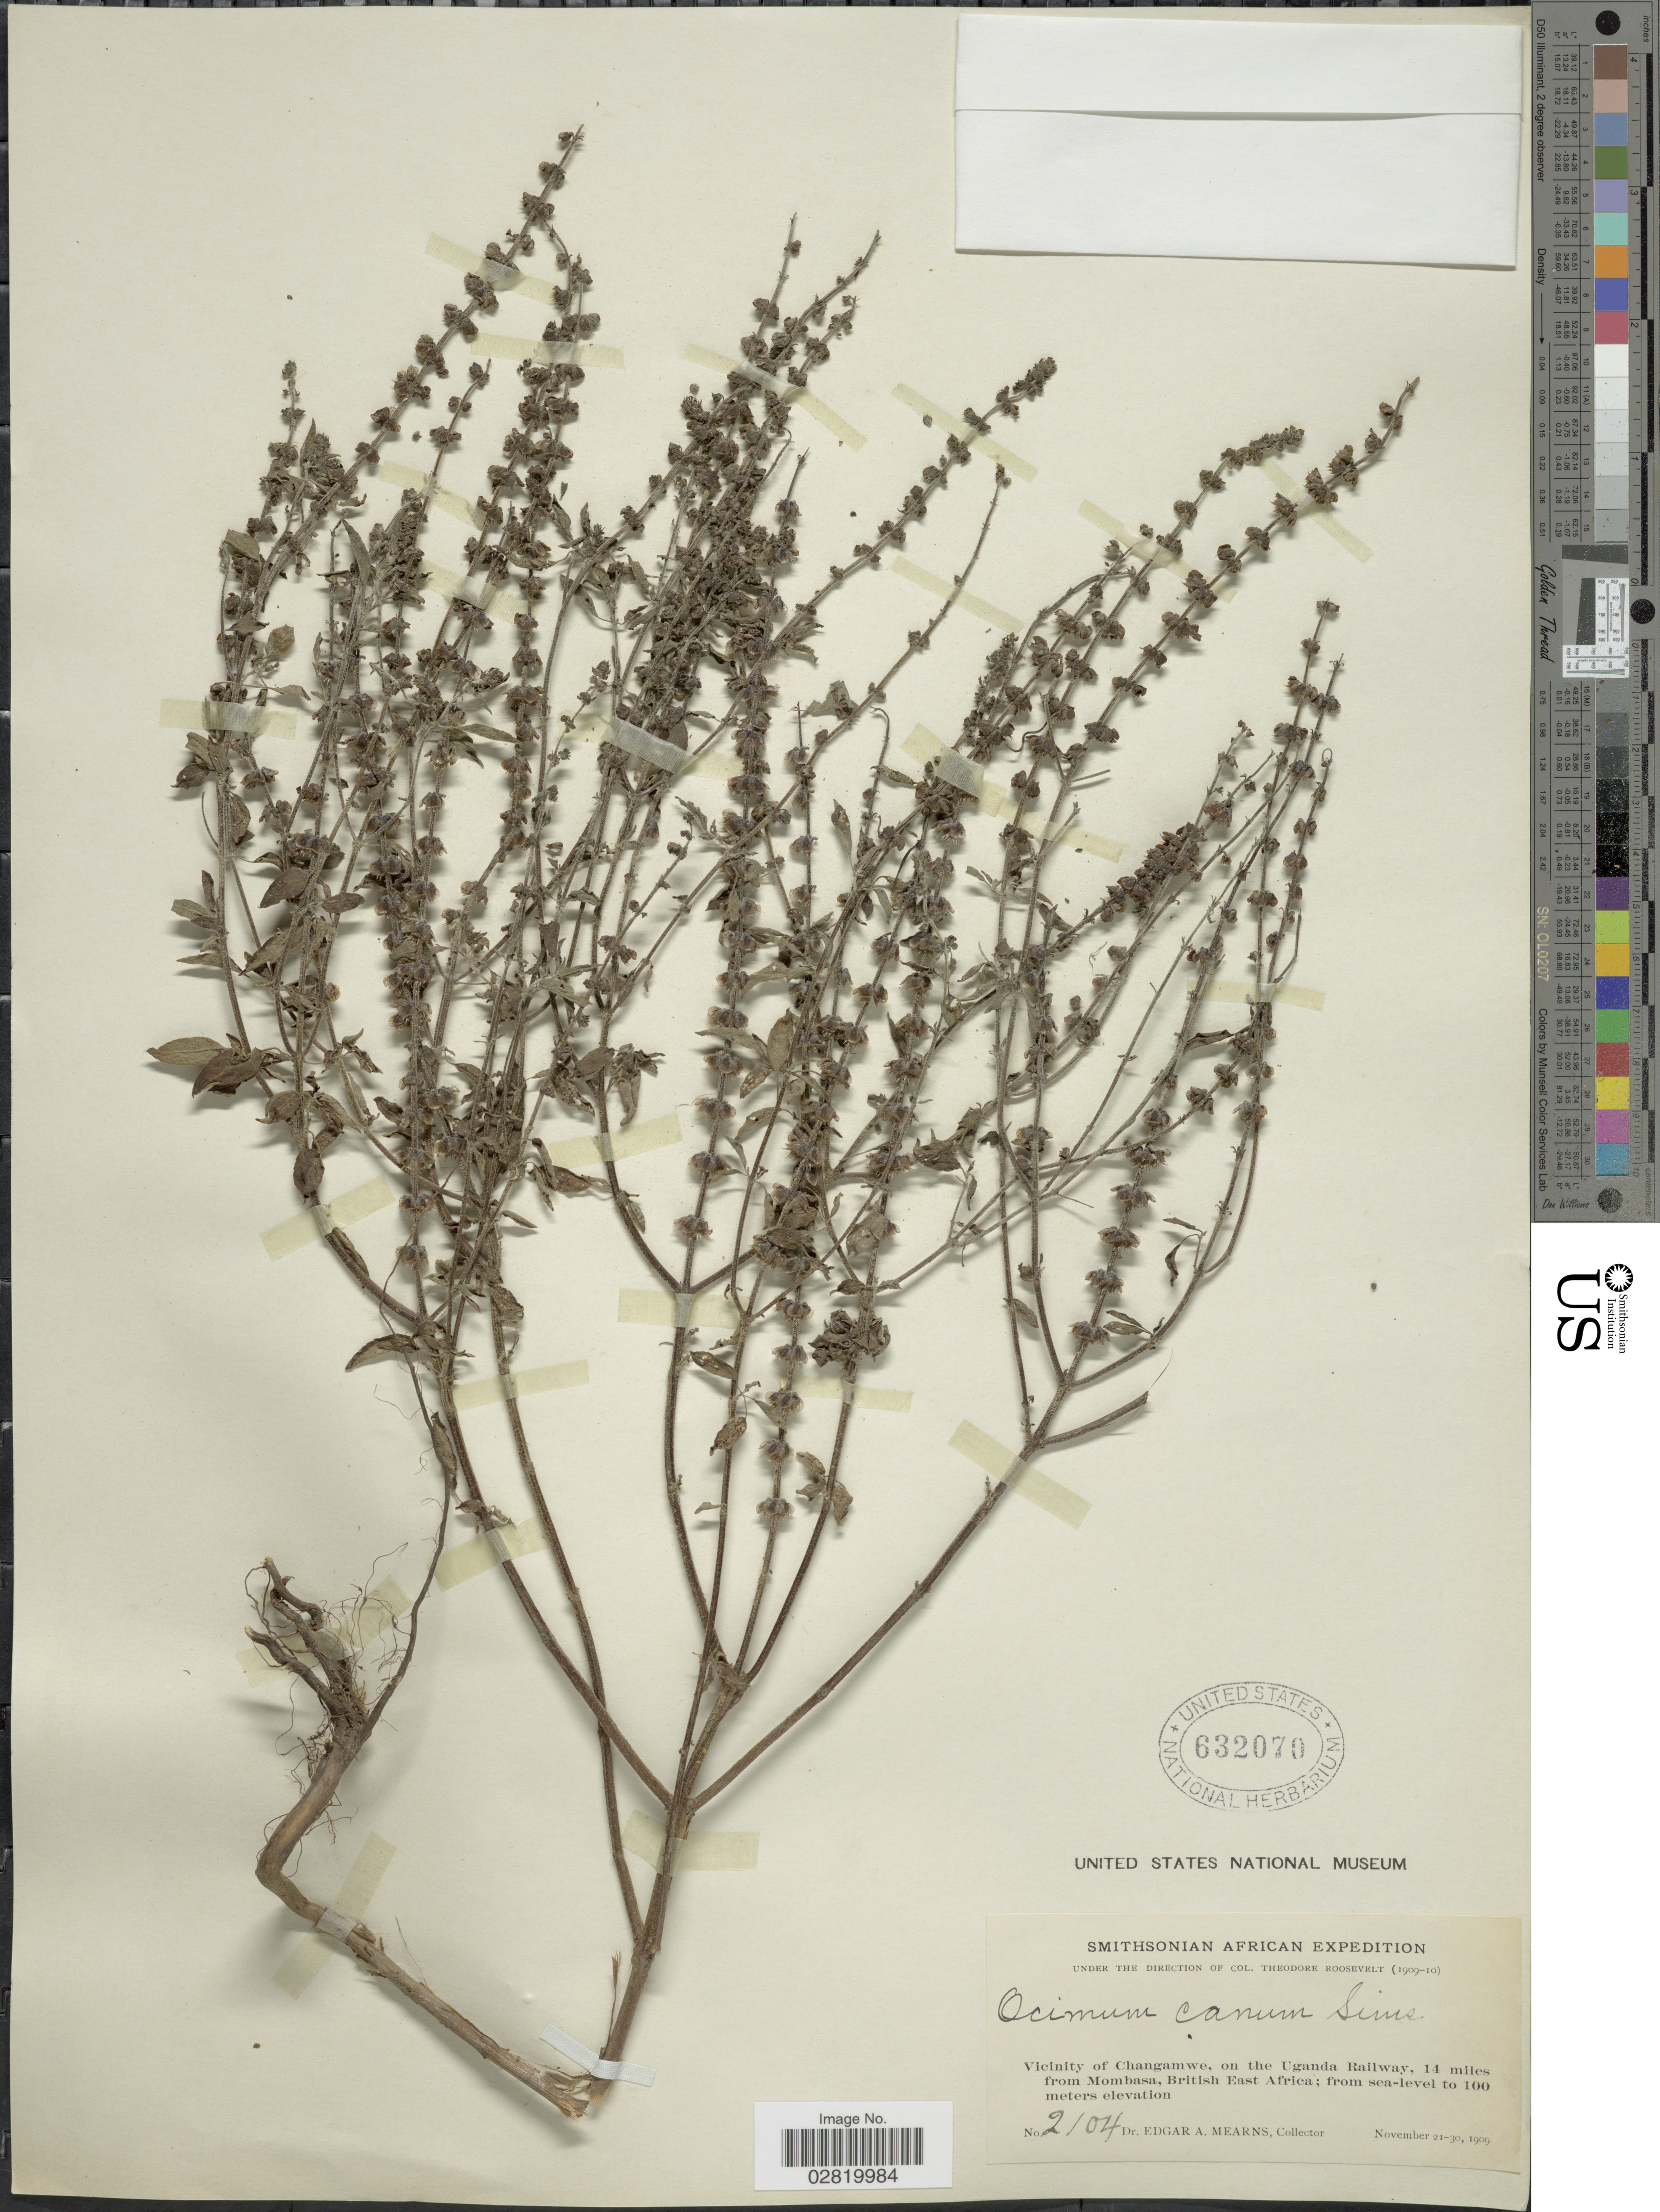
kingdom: Plantae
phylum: Tracheophyta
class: Magnoliopsida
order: Lamiales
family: Lamiaceae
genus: Ocimum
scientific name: Ocimum canum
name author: Sims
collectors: E. A. Mearns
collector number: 2104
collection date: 1909-11-21/1909-11-30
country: Uganda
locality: Vicinity of Changamwe, on the Uganda Railway, 14 miles from Mombasa, British East Africa.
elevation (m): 0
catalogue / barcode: US 632070